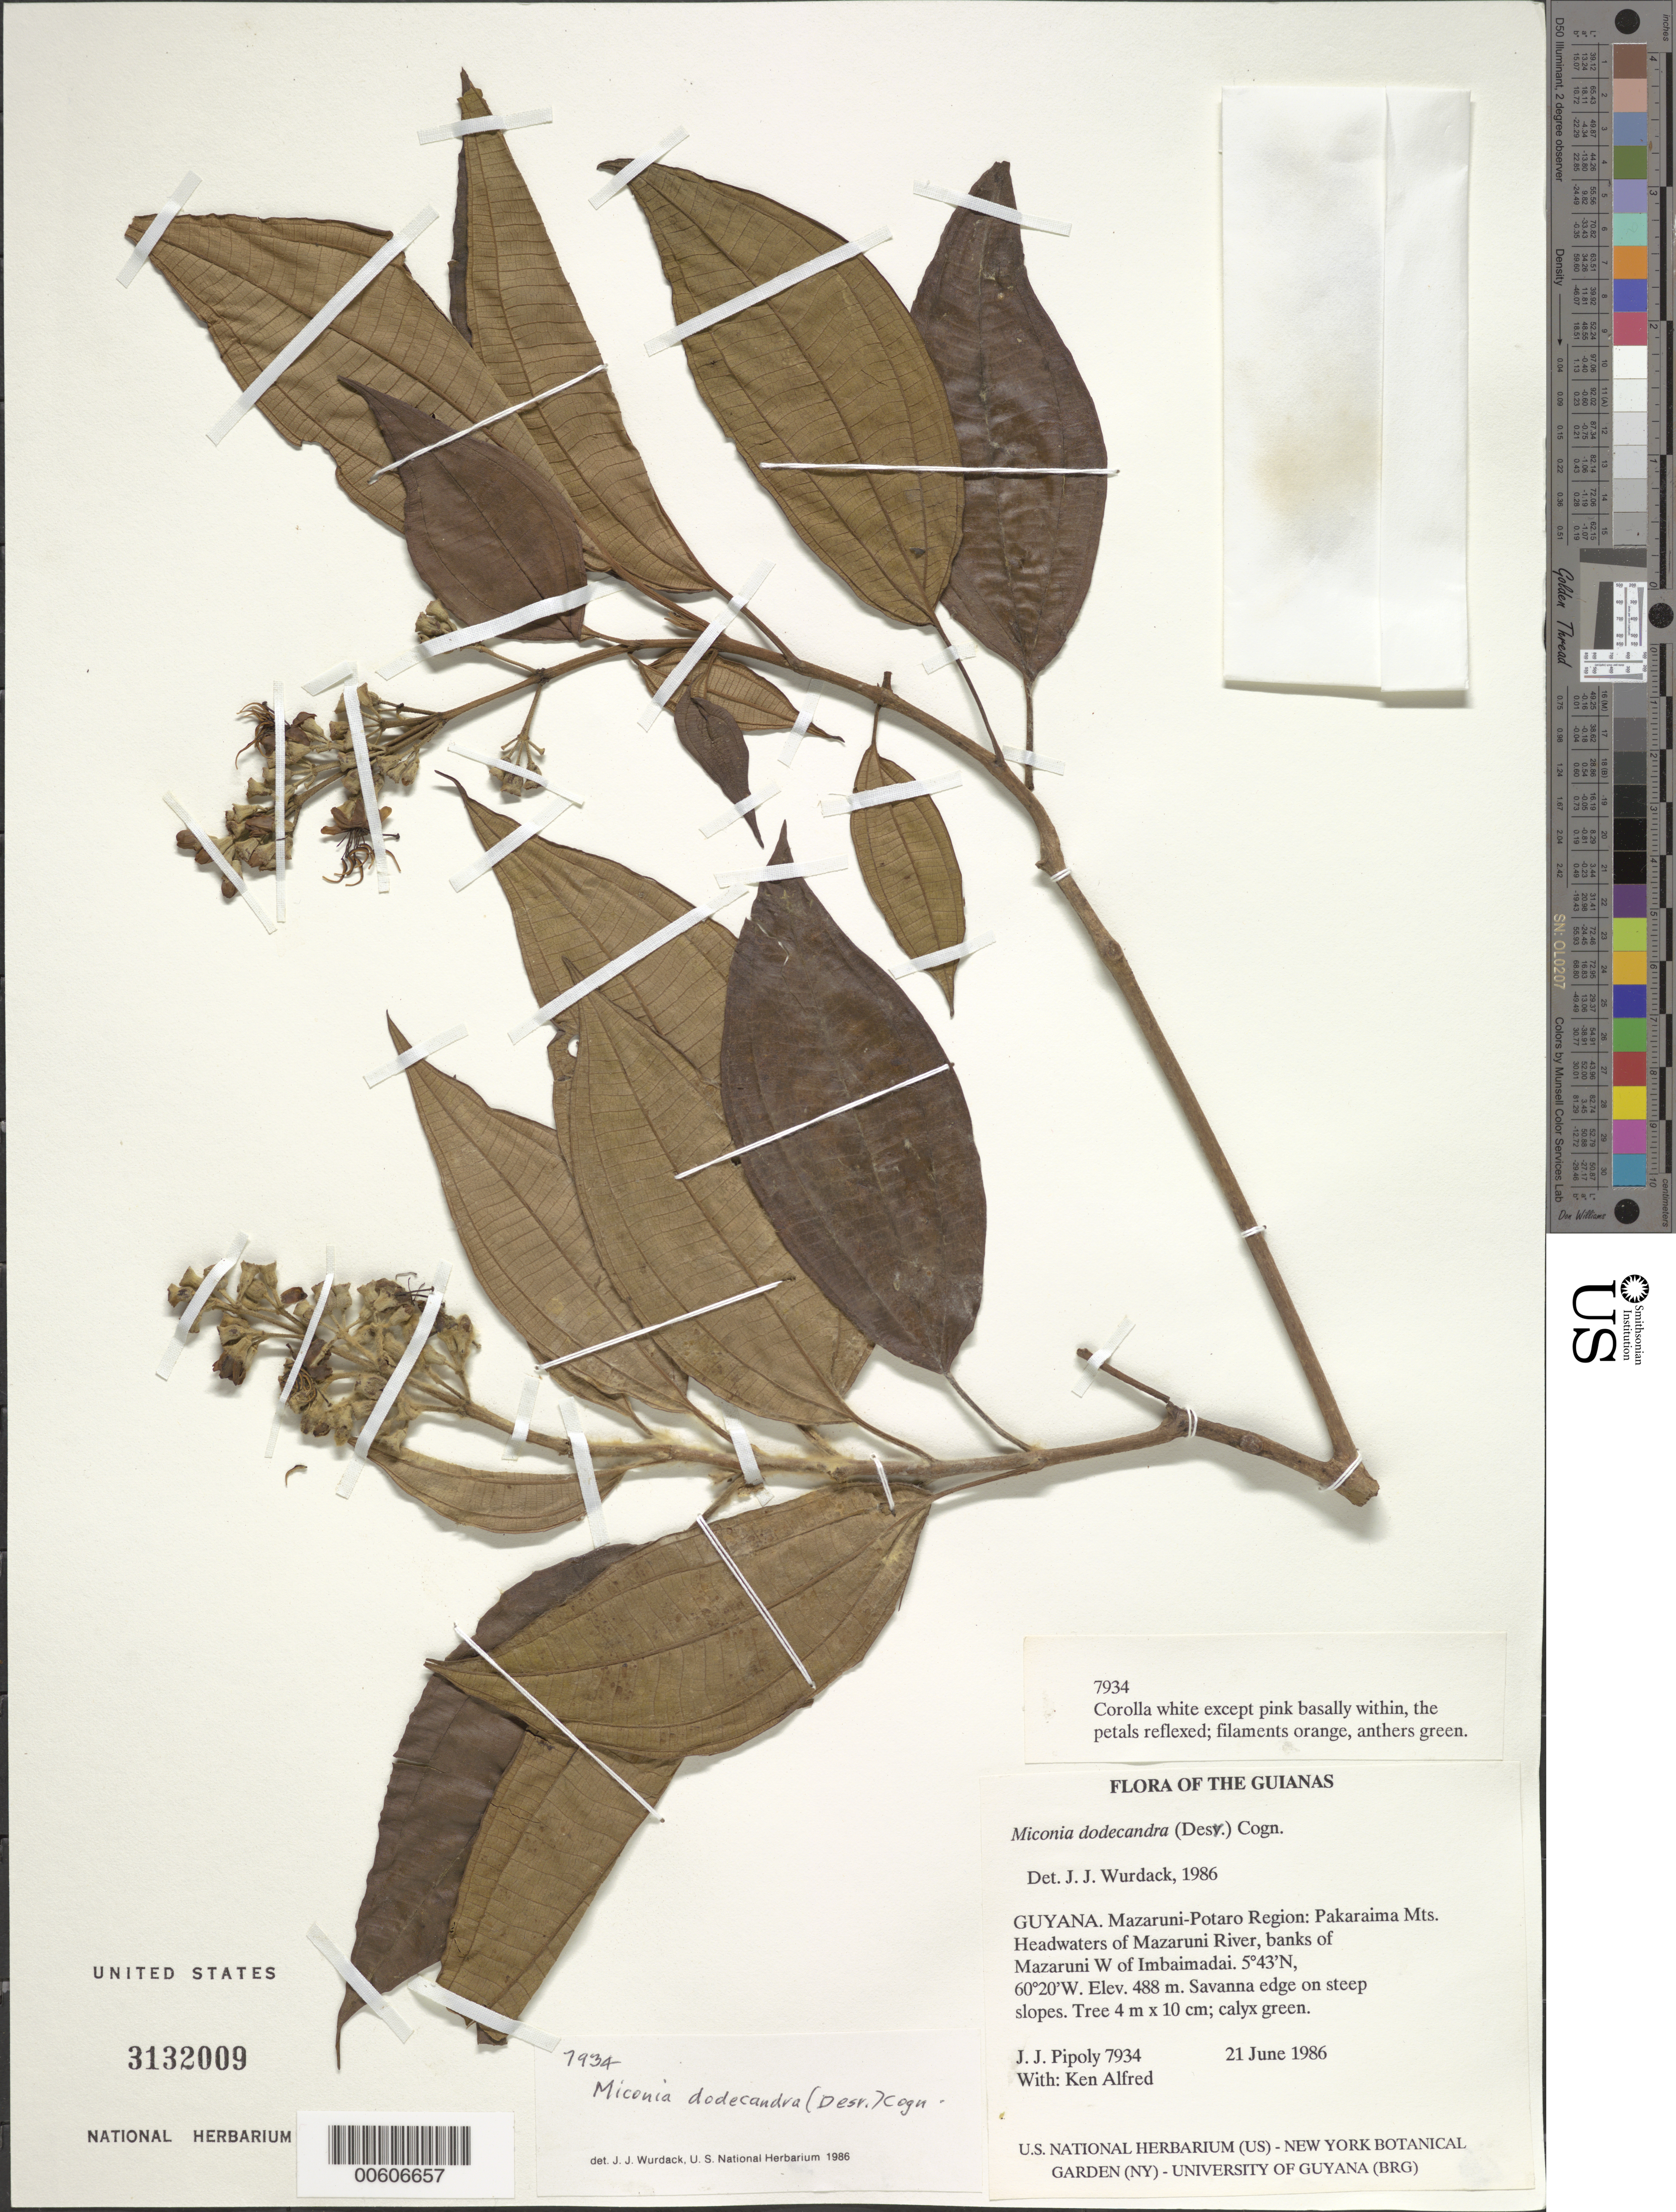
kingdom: Plantae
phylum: Tracheophyta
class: Magnoliopsida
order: Myrtales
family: Melastomataceae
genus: Miconia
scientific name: Miconia dodecandra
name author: Cogn.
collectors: J. J. Pipoly & K. Alfred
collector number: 7934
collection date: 1986-06-21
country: Guyana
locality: The Guianas, Guyana, Mazaruni-Potaro Region: Pakaraima Mts., Headwaters of Mazaruni River, banks of Mazaruni W of Imbaimadai.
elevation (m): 488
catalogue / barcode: US 3132009